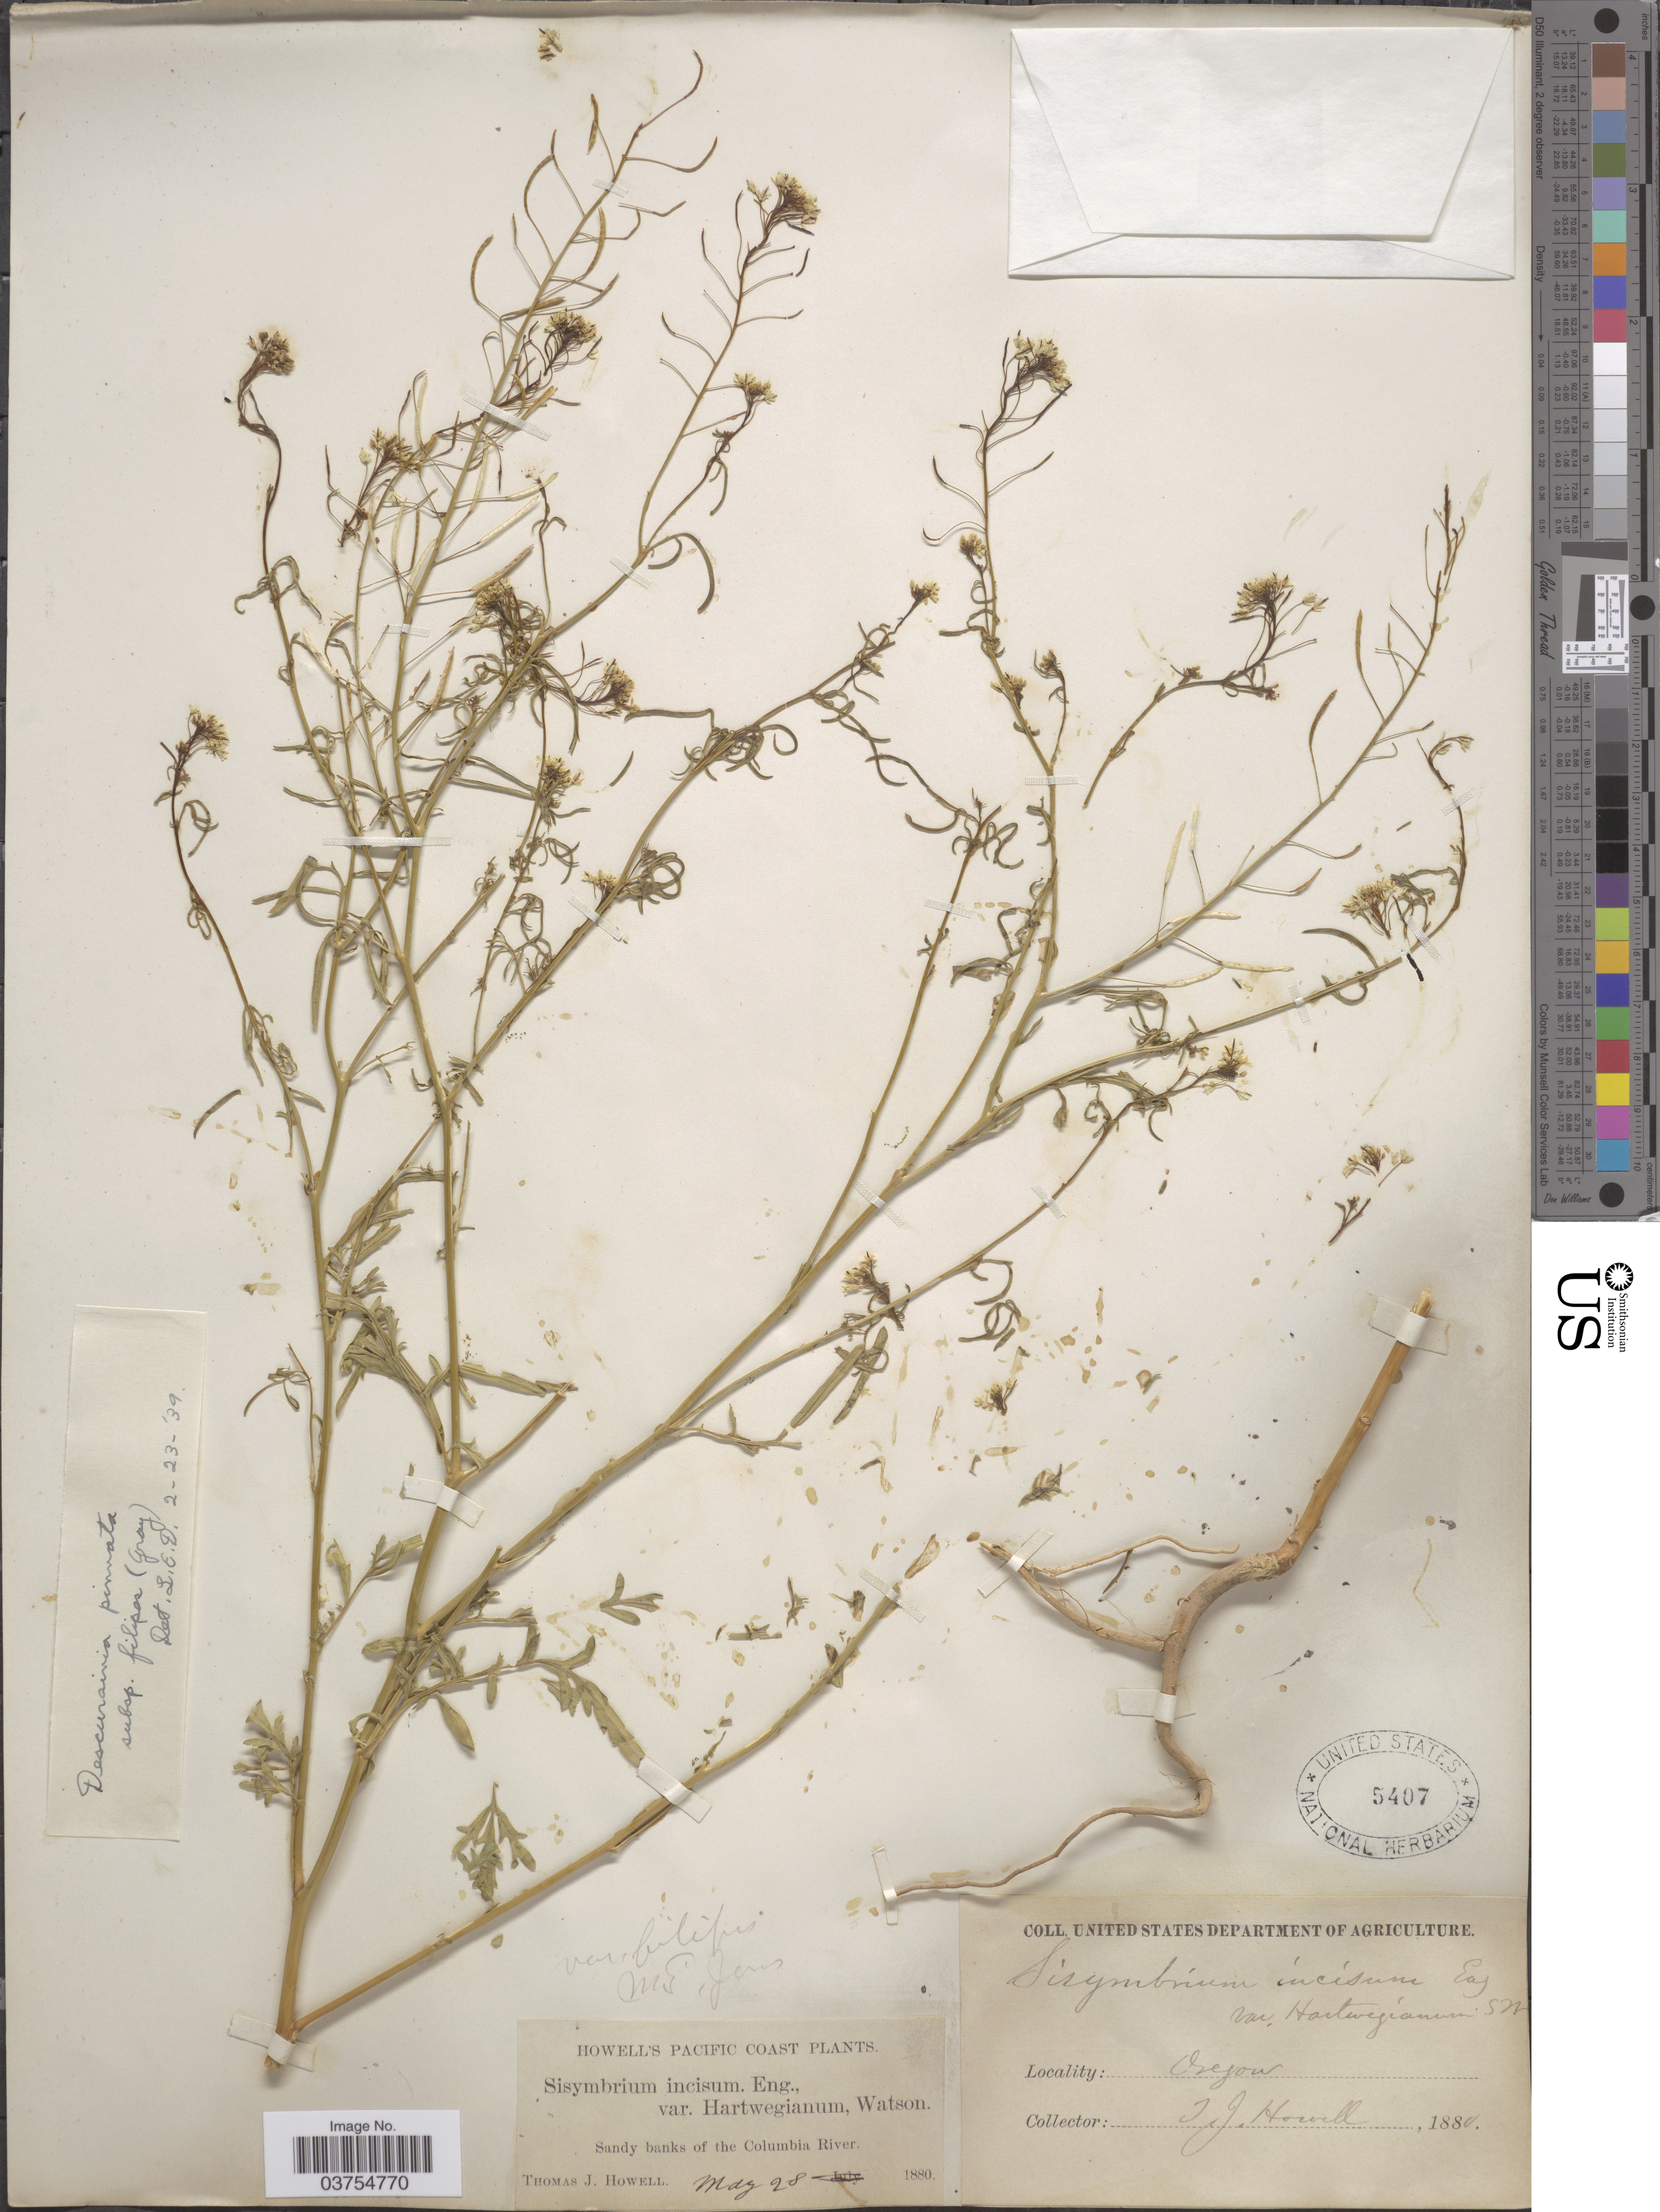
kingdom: Plantae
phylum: Tracheophyta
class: Magnoliopsida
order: Brassicales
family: Brassicaceae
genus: Descurainia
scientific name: Descurainia pinnata subsp. filipes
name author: (A. Gray) Detling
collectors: T. J. Howell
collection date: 1880-05-28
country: United States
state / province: Oregon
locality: Pacific Coast. Sandy banks of Columbia River.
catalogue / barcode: US 5407